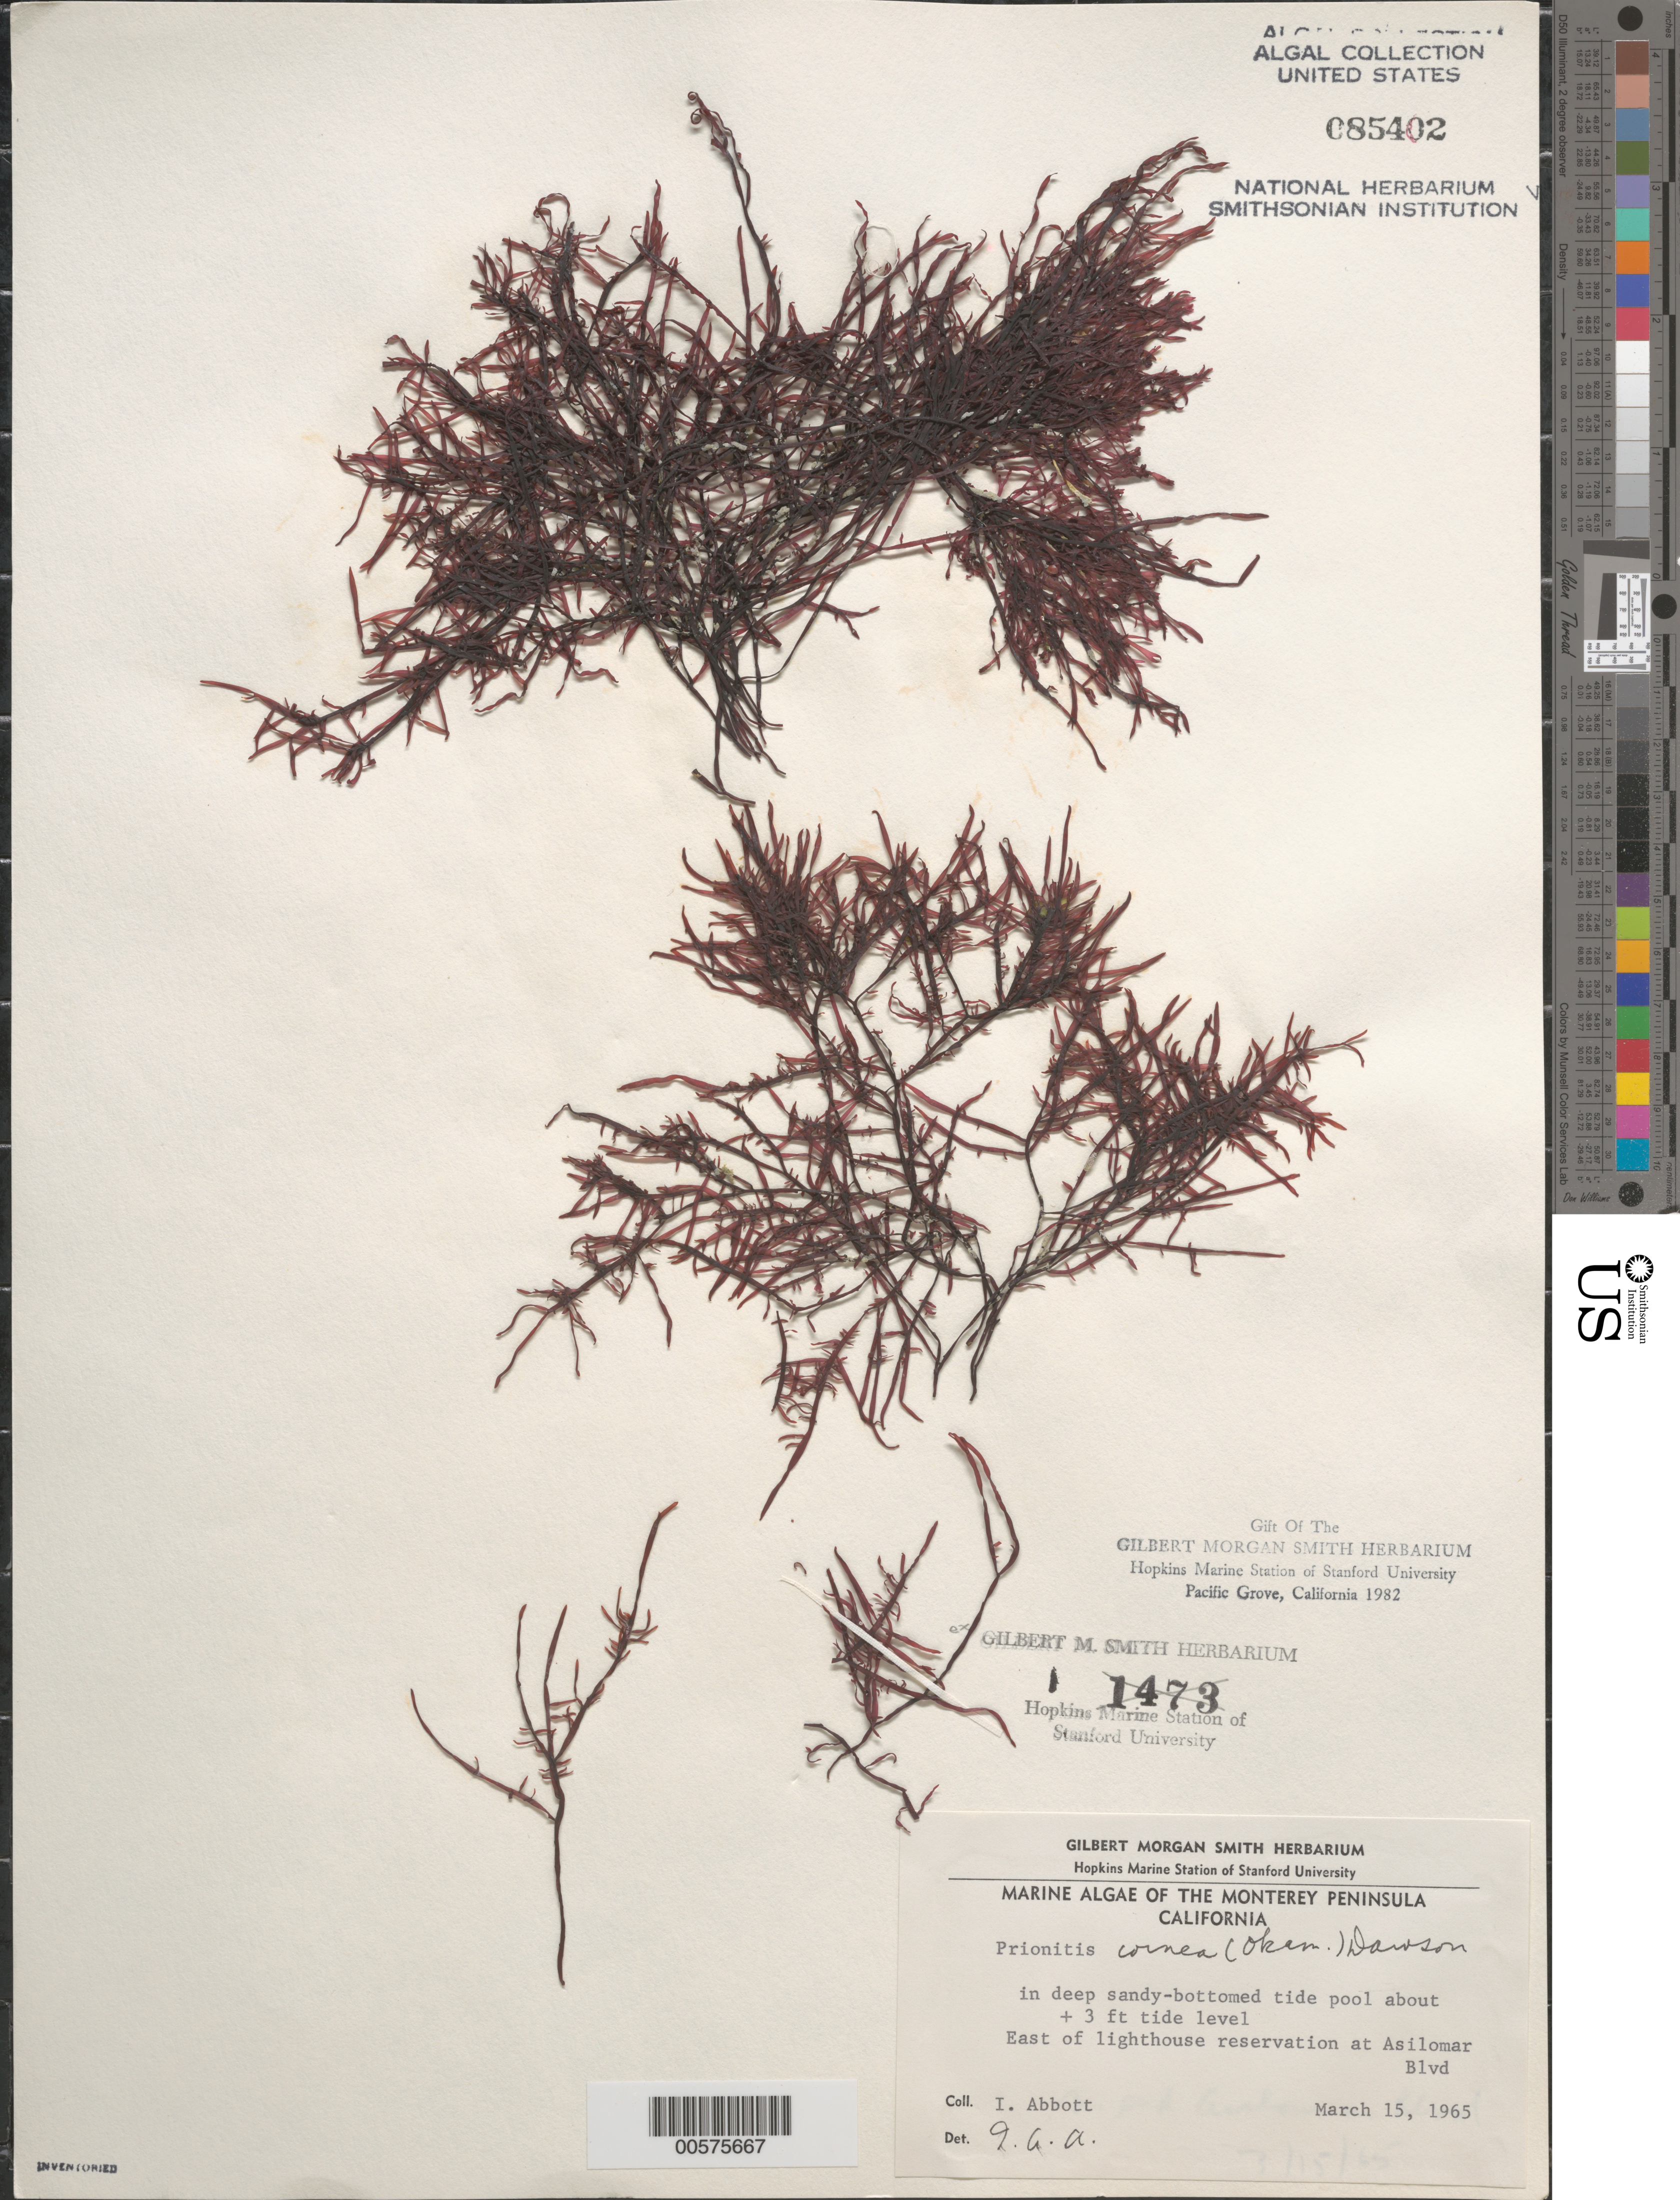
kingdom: Plantae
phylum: Rhodophyta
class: Florideophyceae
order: Halymeniales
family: Halymeniaceae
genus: Grateloupia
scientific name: Grateloupia cornea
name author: Okamura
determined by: Algae name updating Project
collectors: I. A. Abbott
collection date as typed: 15 Mar 1965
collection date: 1965-03-15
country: United States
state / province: California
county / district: Monterey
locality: Asilomar Boulevard, east of Lighthouse Reservation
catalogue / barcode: US 85402